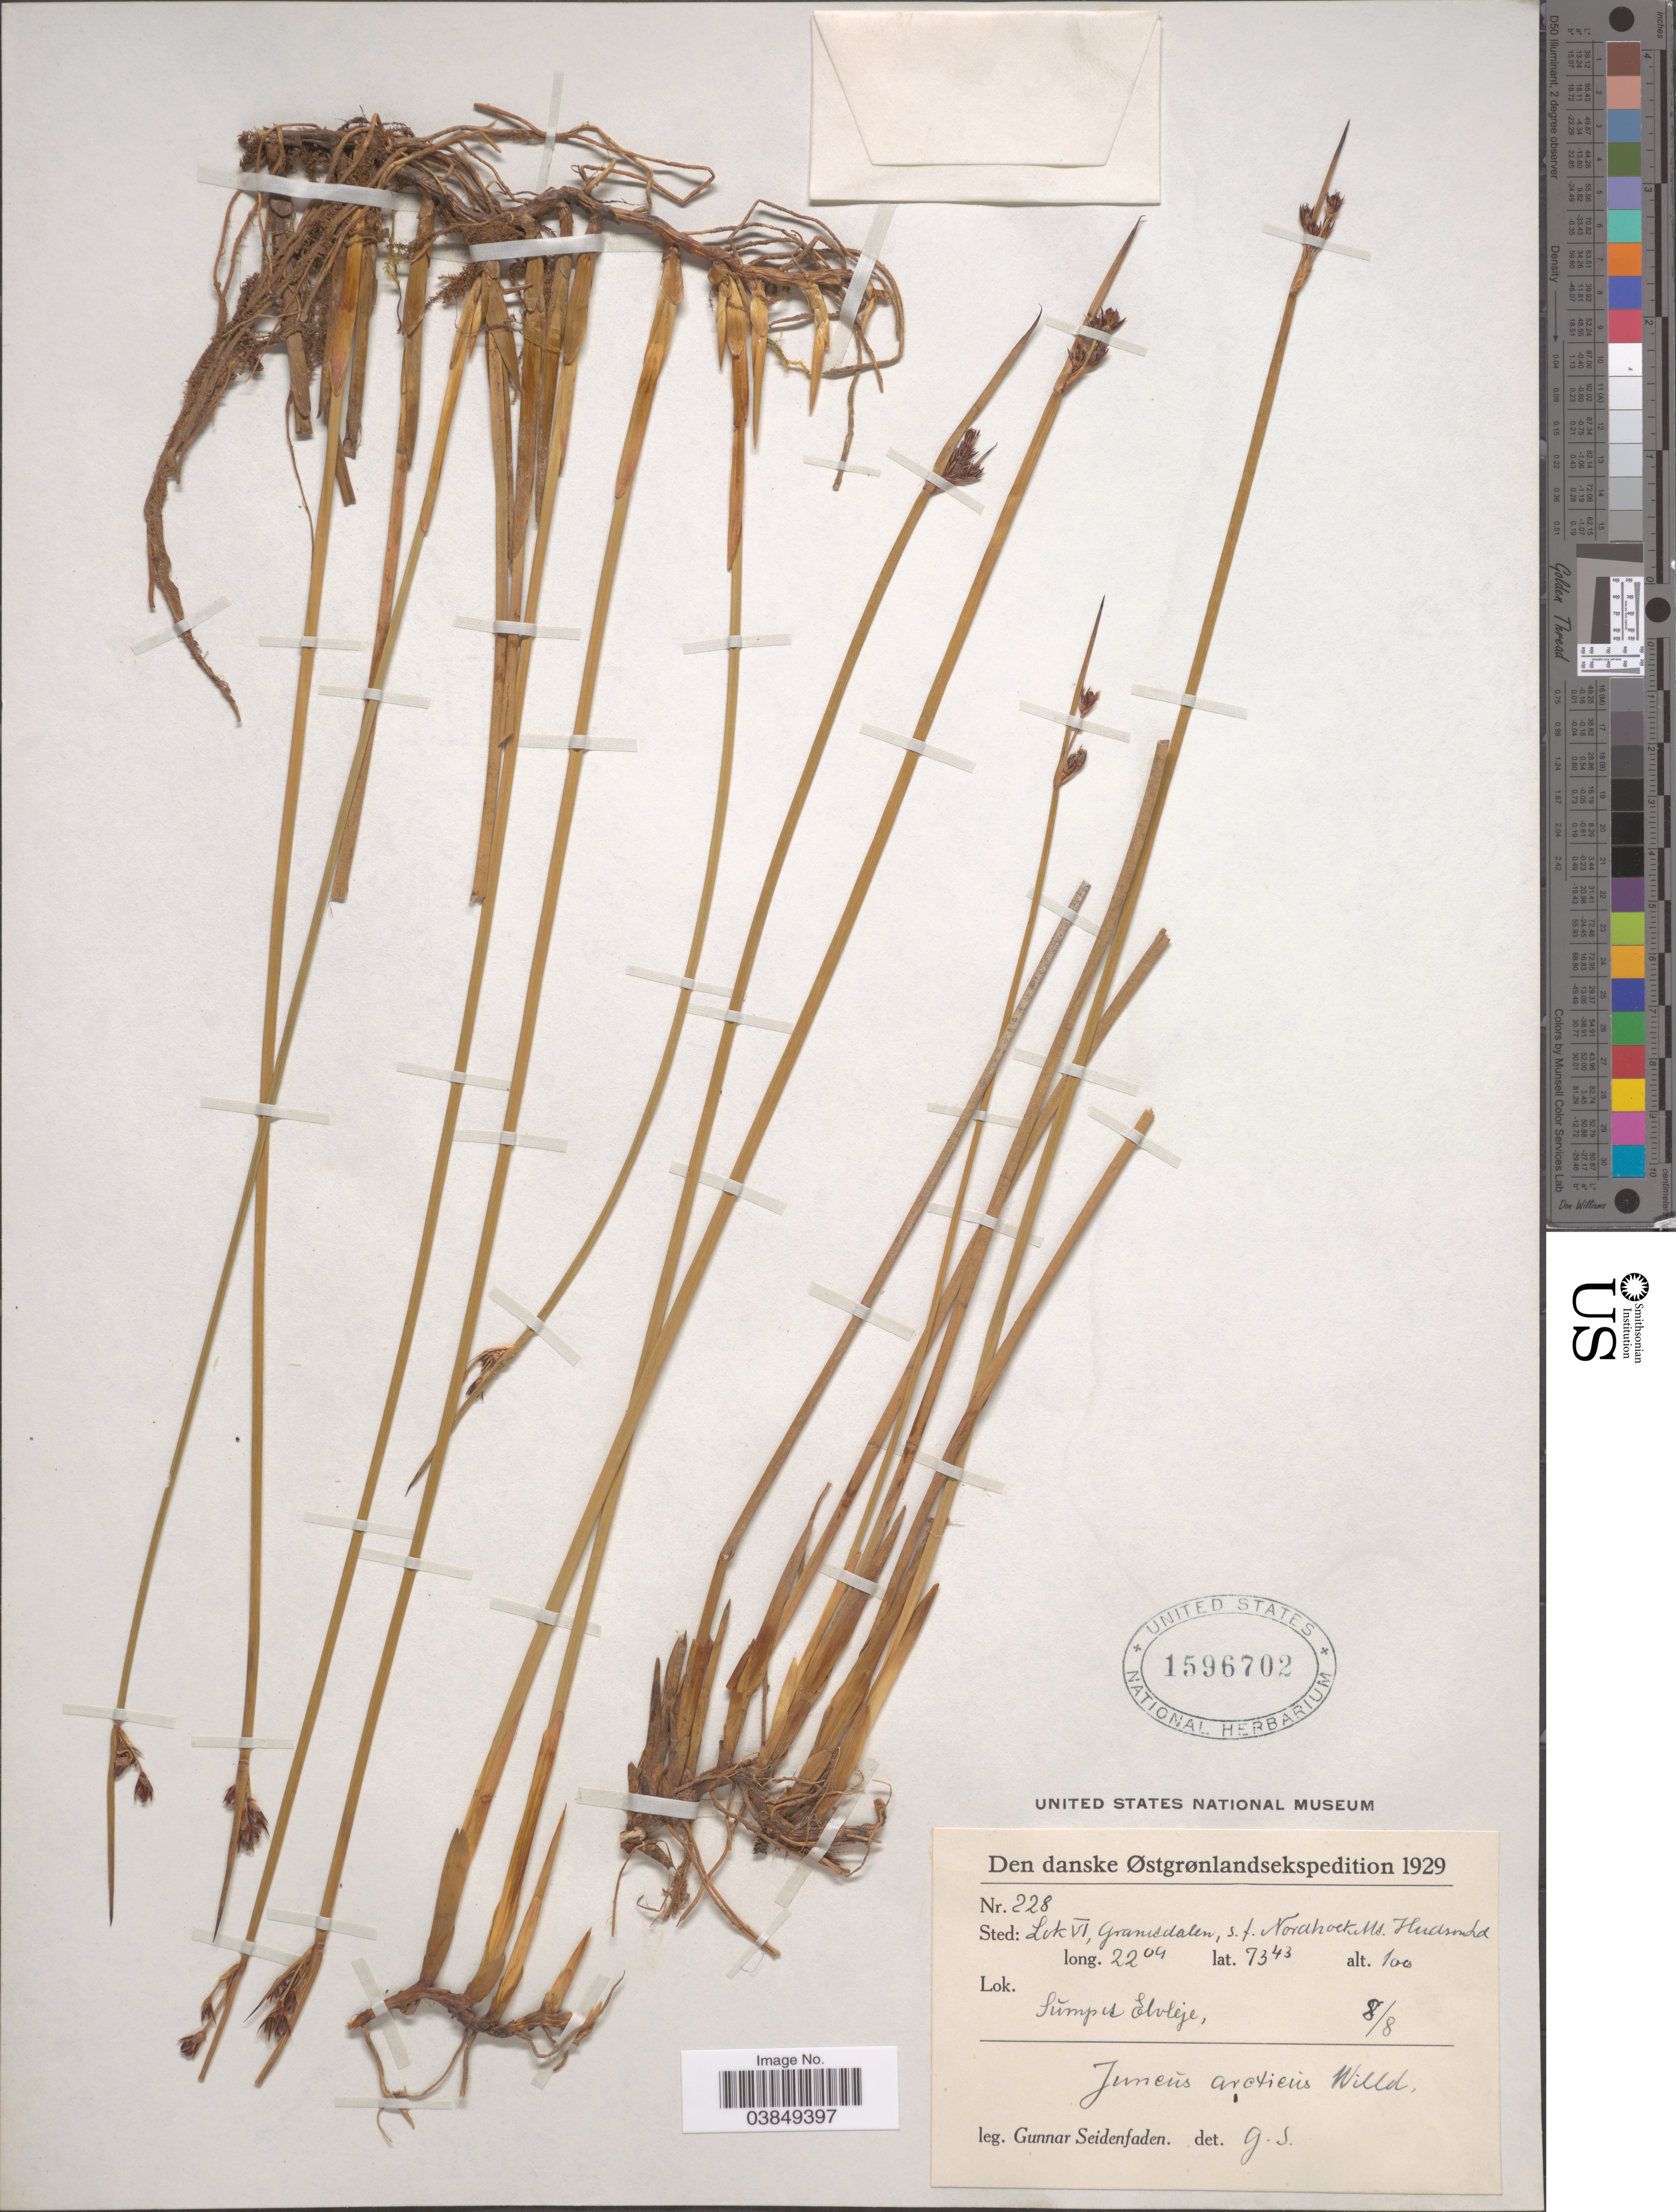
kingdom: Plantae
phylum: Tracheophyta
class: Liliopsida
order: Poales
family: Juncaceae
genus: Juncus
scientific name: Juncus arcticus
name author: Willd.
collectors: G. Seidenfaden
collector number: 228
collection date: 1929-08-08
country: Greenland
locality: Den Danske Østgrønland. Lok VI, Graniddalen, s.f. Nordhoek Ms. Hudson Id.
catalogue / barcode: US 1596702